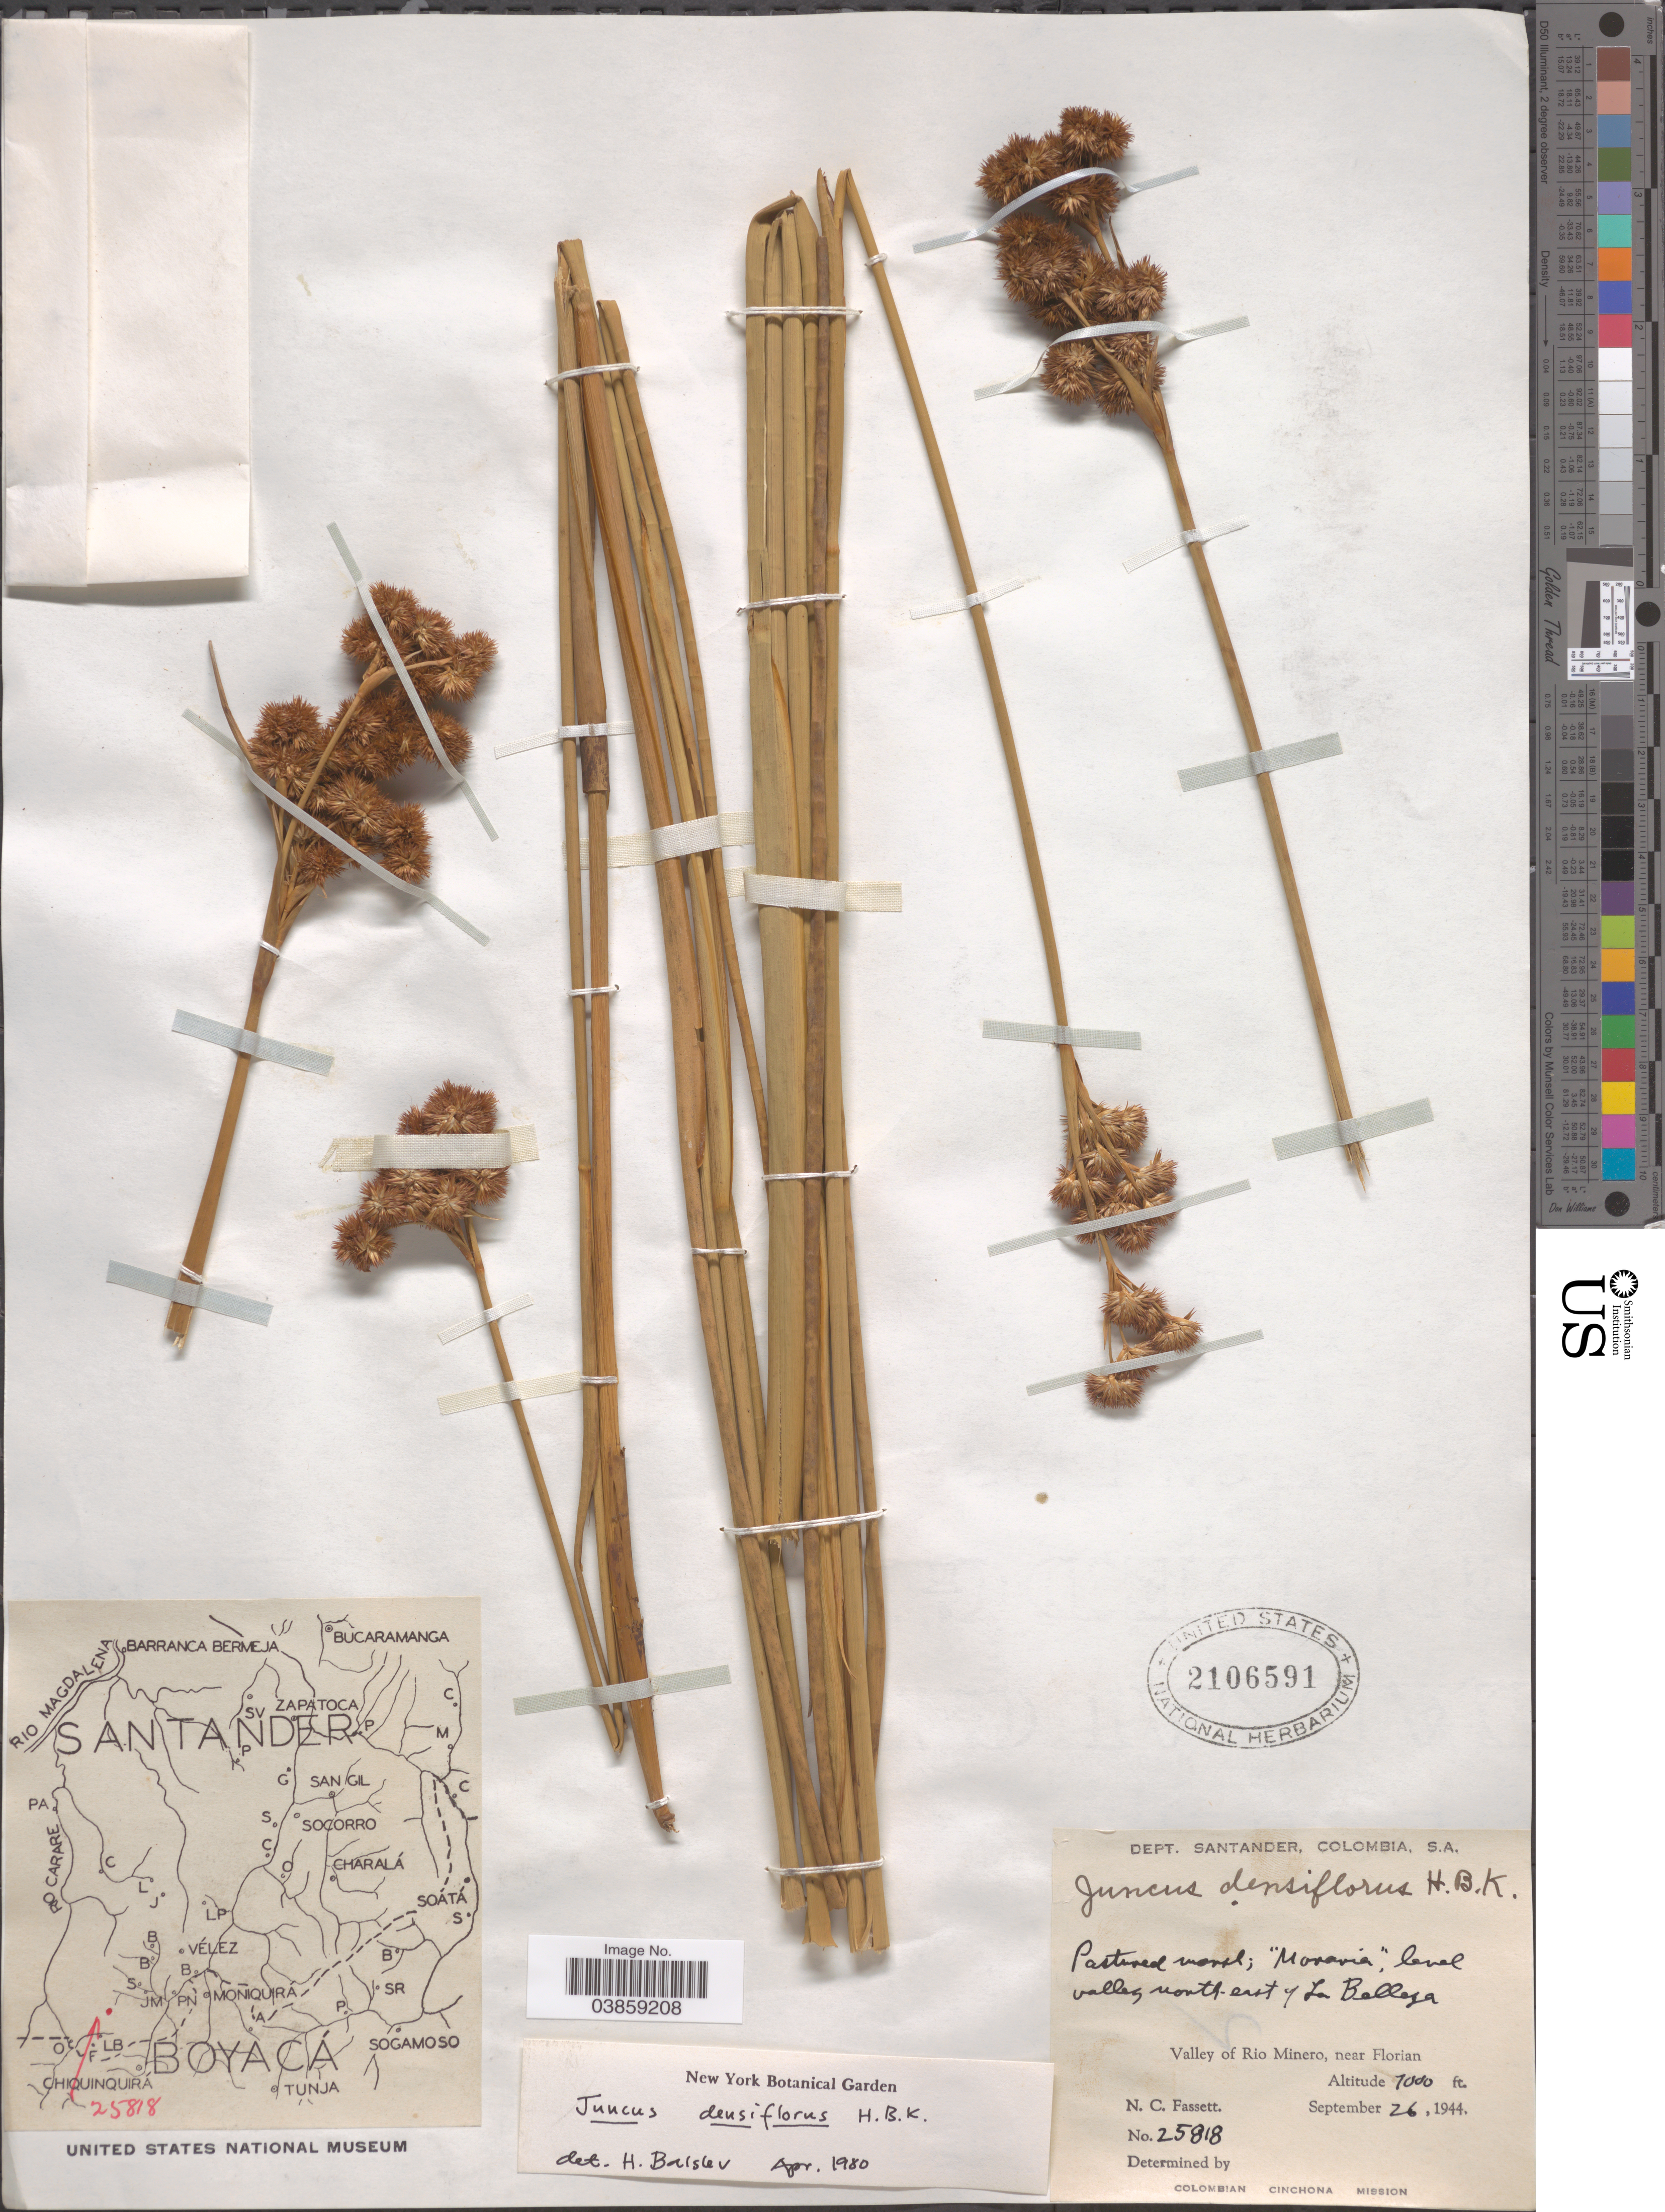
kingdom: Plantae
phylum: Tracheophyta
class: Liliopsida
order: Poales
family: Juncaceae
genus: Juncus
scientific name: Juncus densiflorus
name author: Kunth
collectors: N. C. Fassett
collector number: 25818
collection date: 1944-09-26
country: Colombia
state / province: Santander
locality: Dept. Santander. Valley north-east of La Belleza. Valley of Rio Minero, near Florian.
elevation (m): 2134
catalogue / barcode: US 2106591